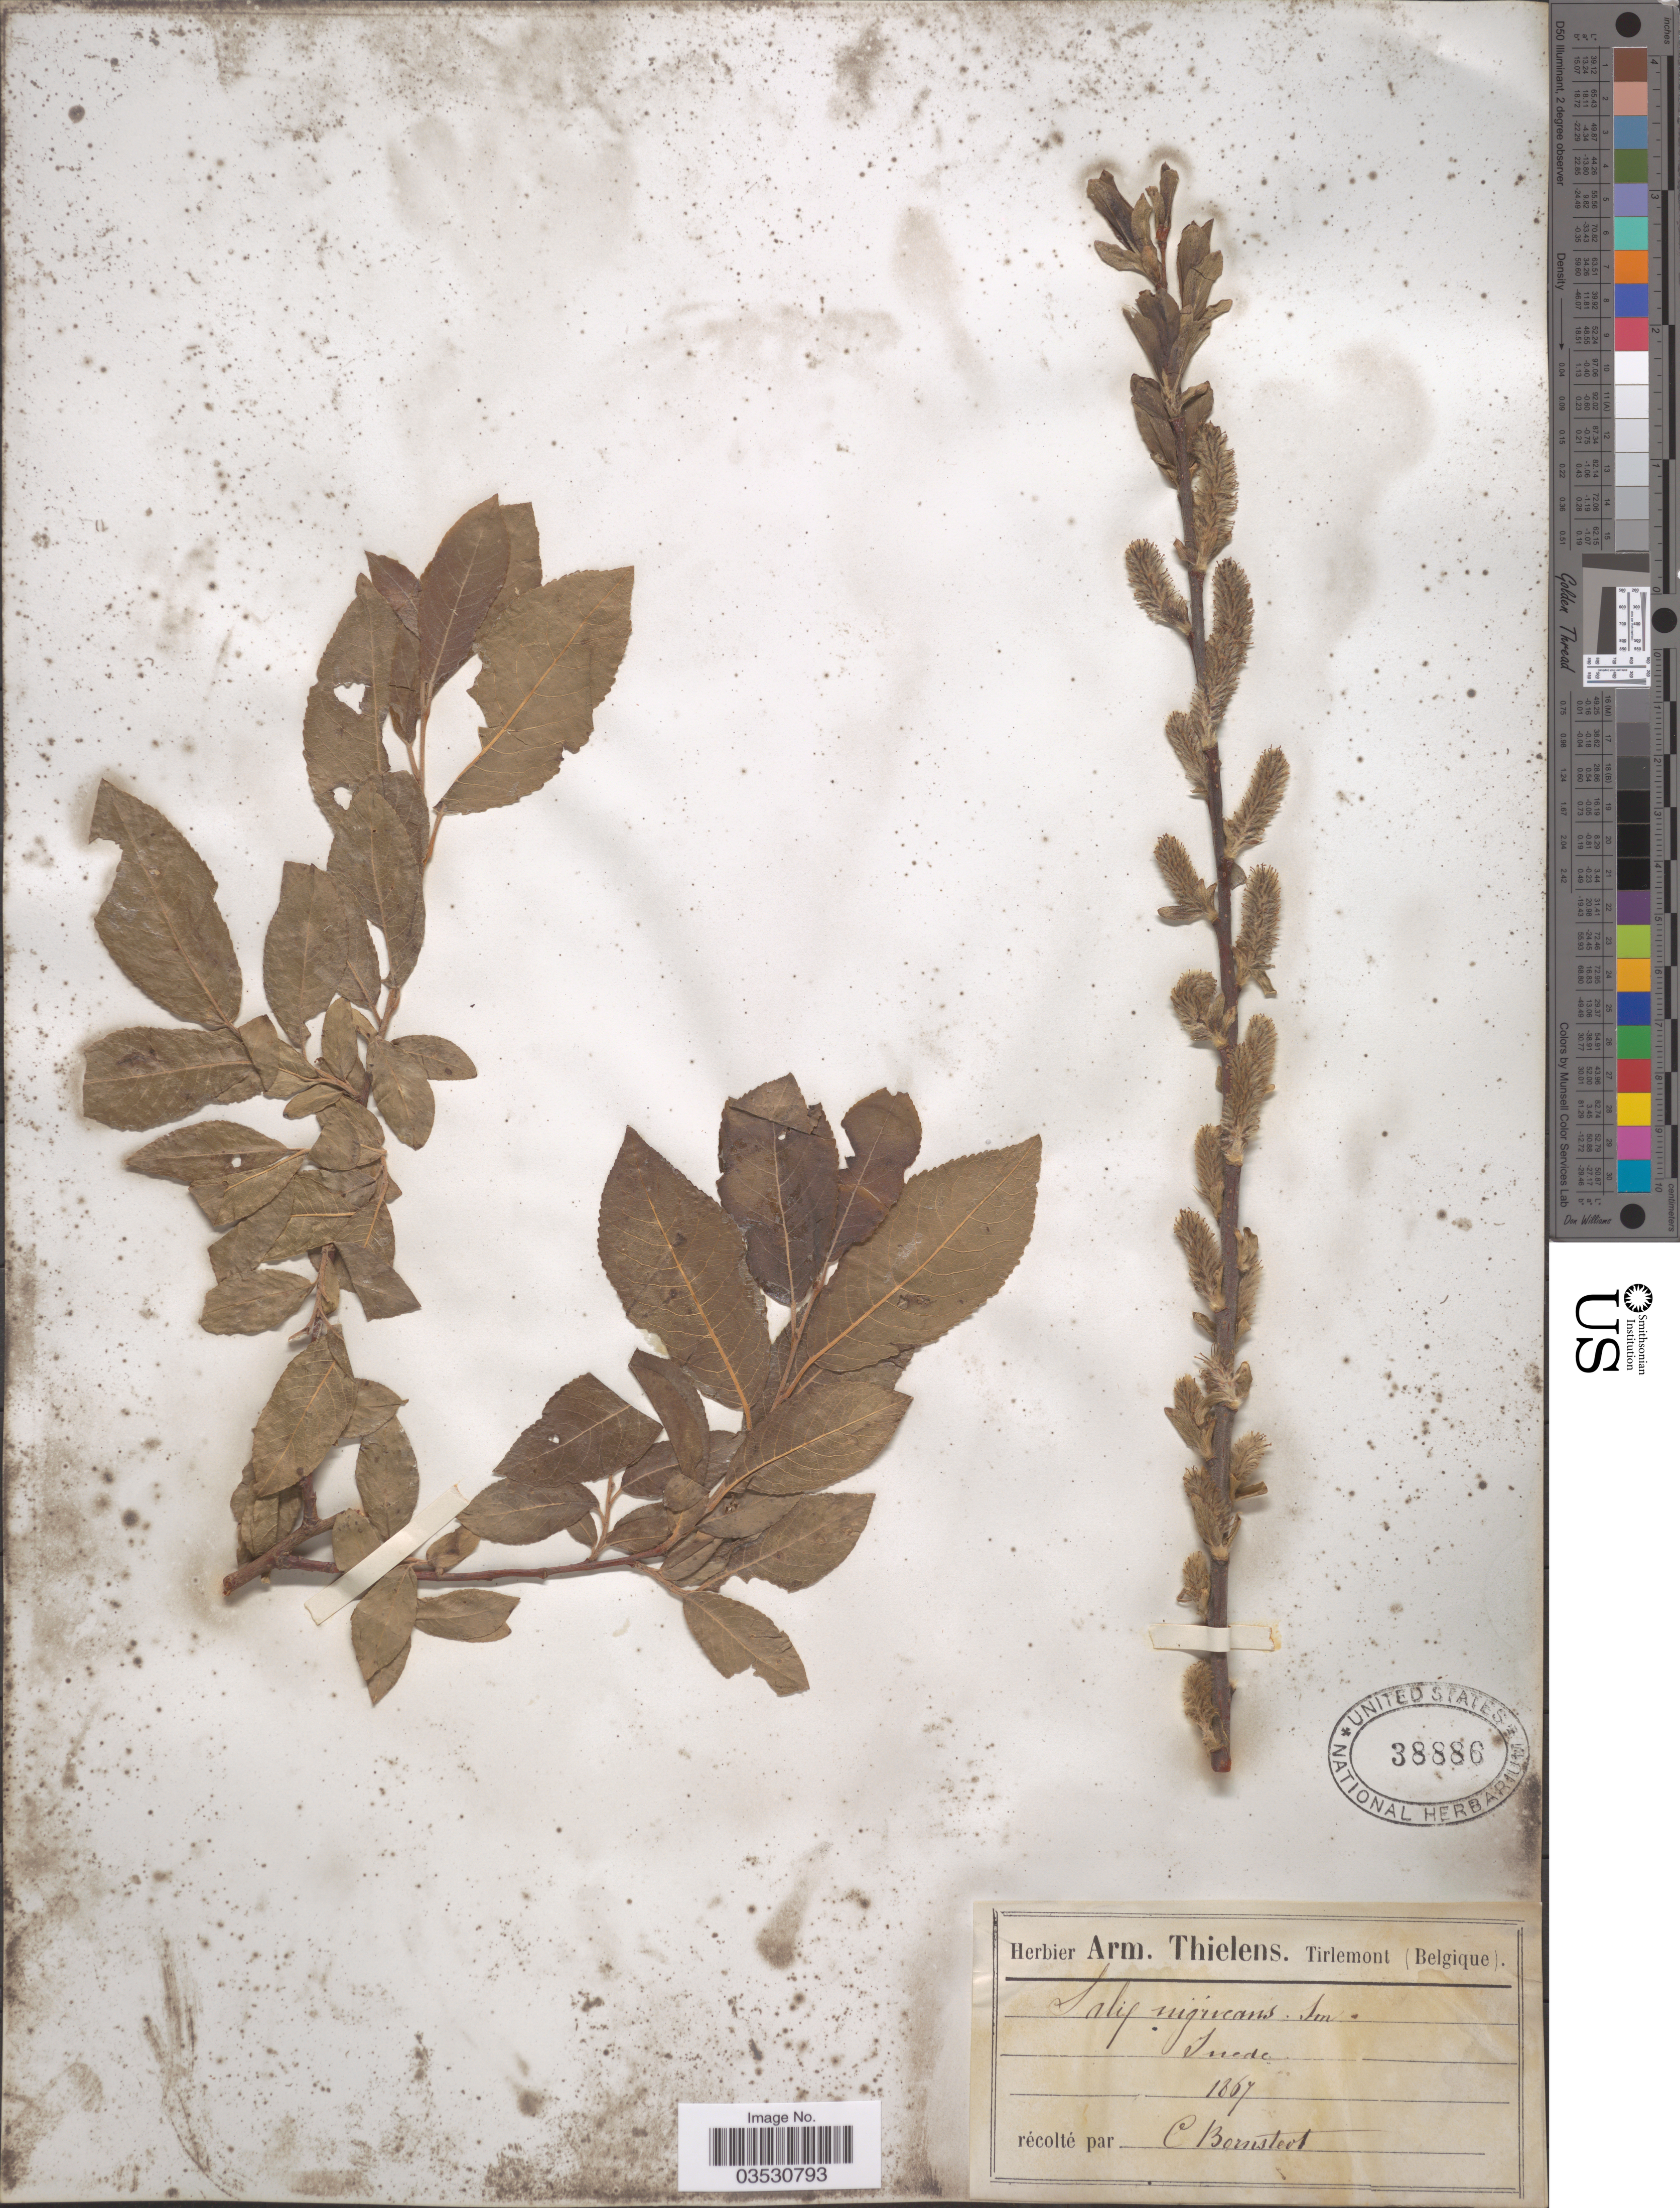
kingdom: Plantae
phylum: Tracheophyta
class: Magnoliopsida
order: Malpighiales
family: Salicaceae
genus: Salix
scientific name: Salix nigricans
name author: Sm.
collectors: C. Bornstedt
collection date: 1867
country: Sweden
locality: Suecie.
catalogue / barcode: US 38886